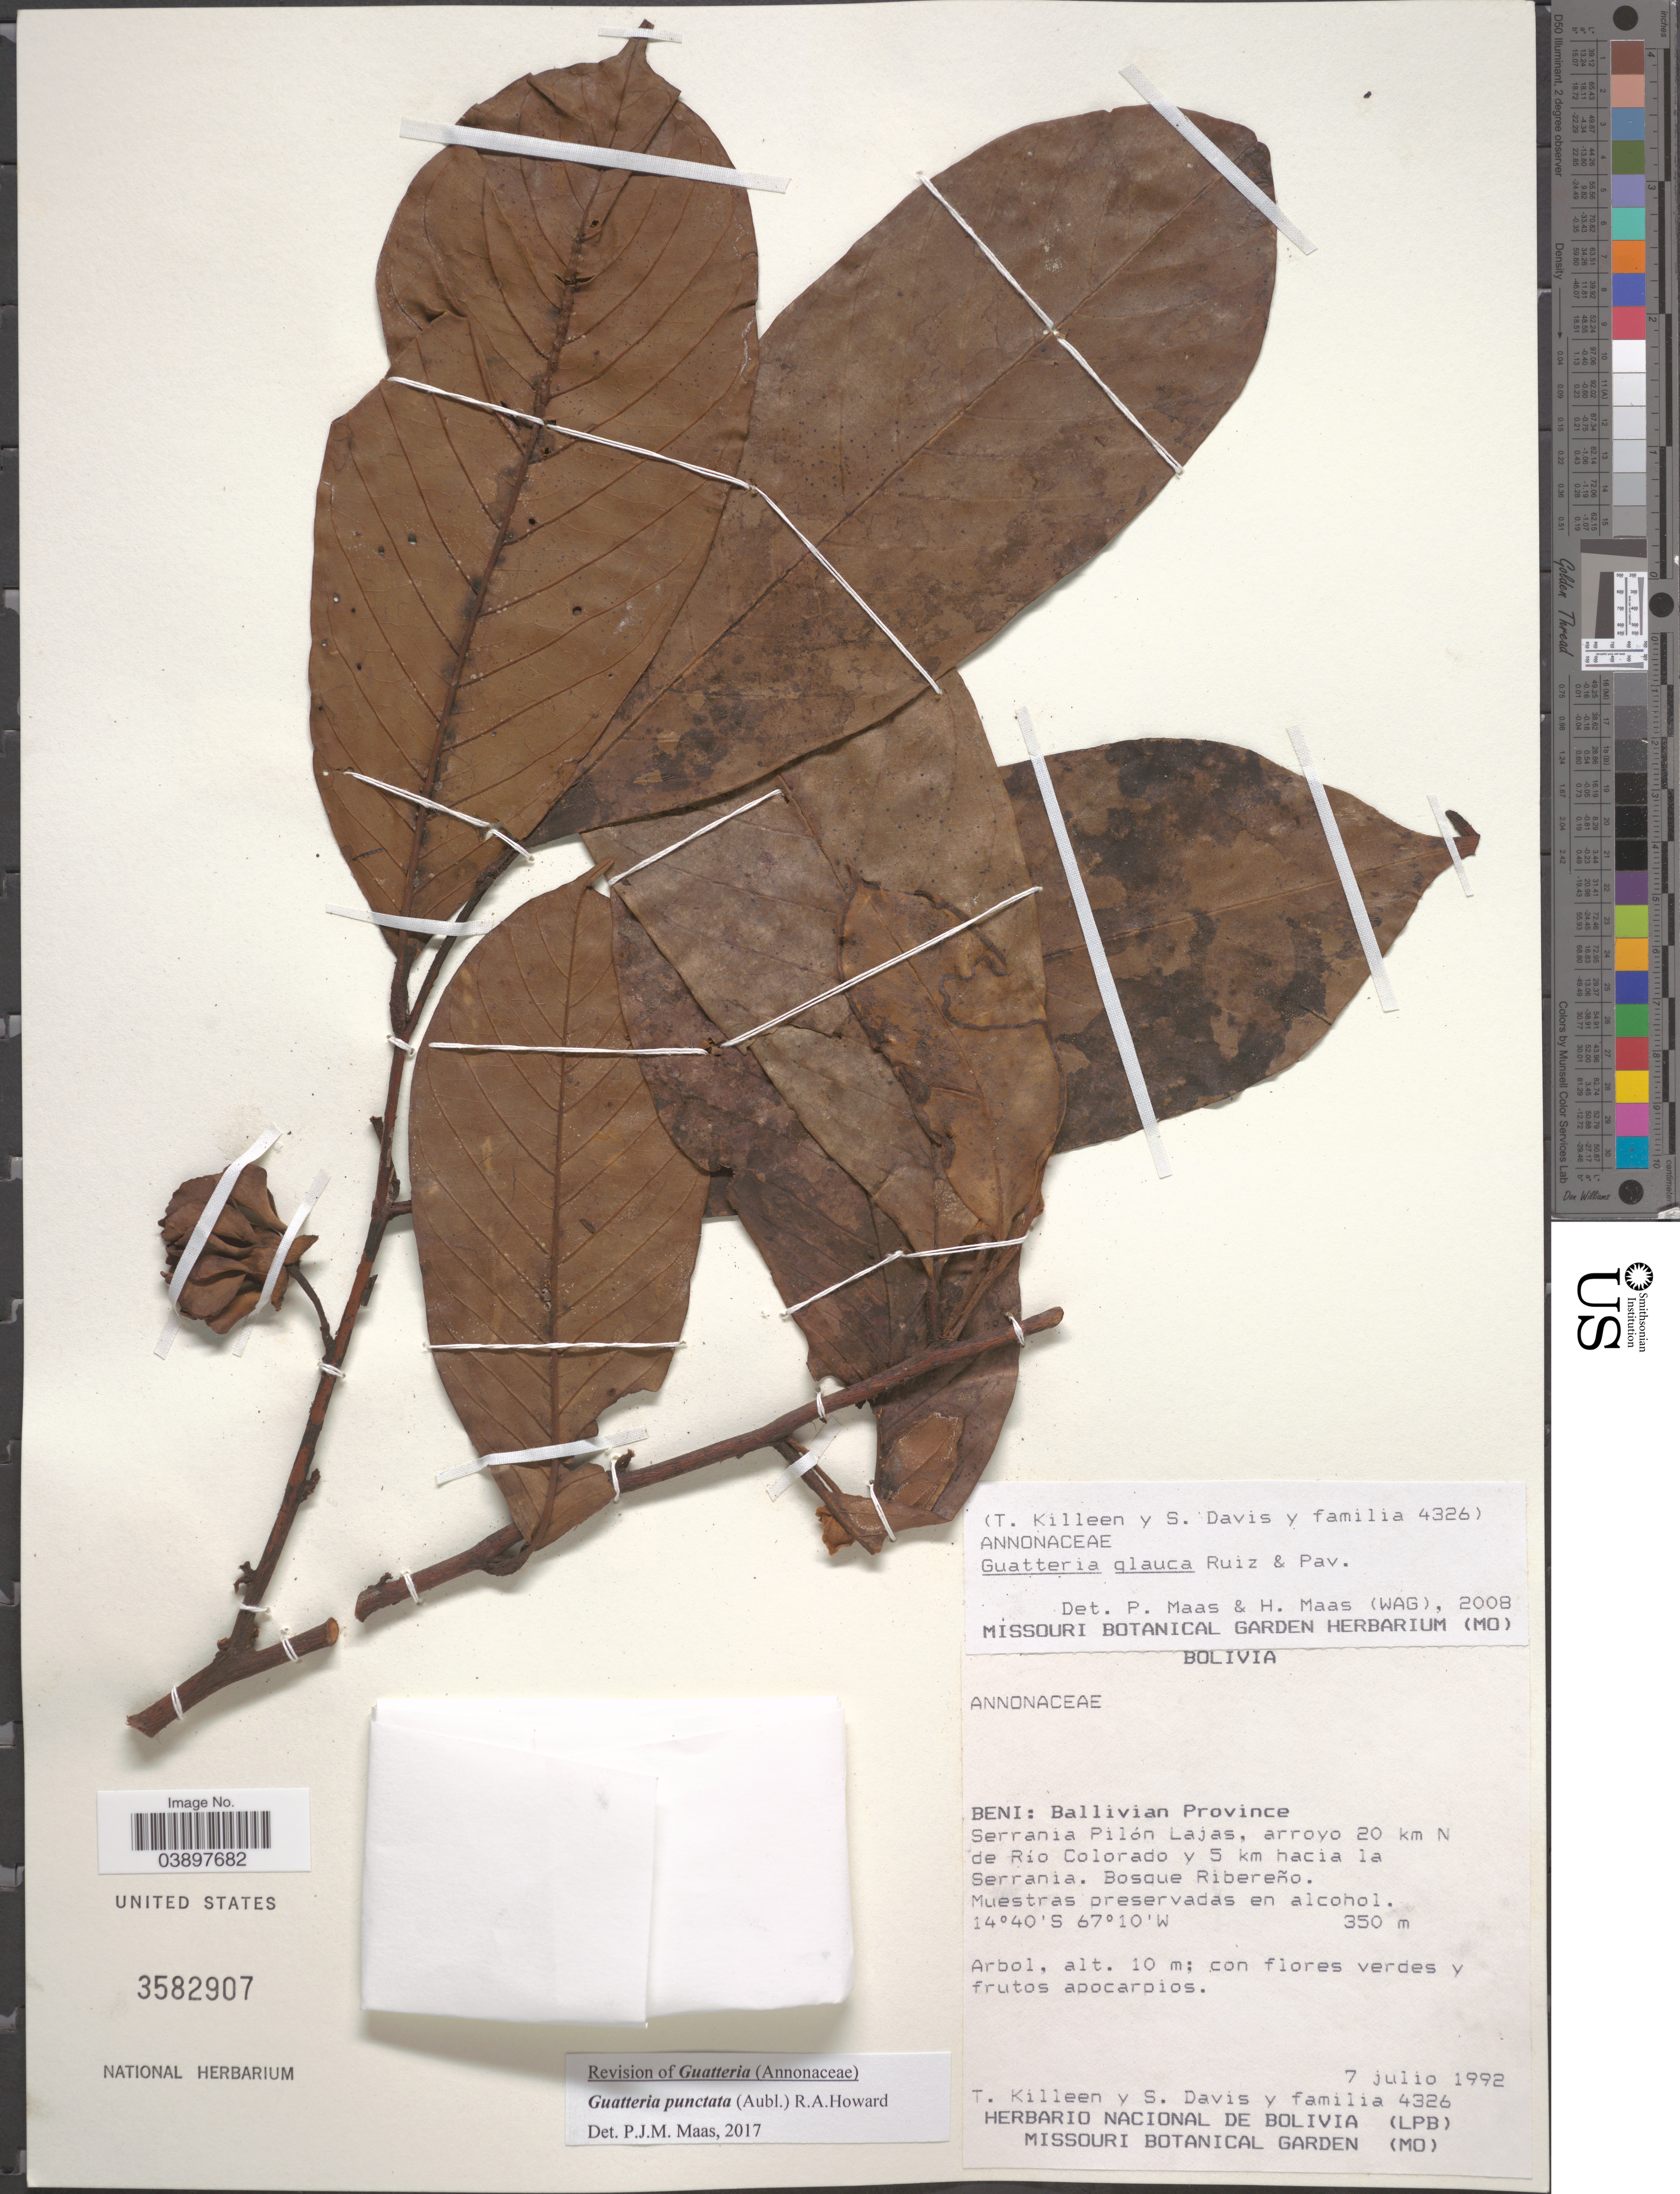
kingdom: Plantae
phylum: Tracheophyta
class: Magnoliopsida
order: Magnoliales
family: Annonaceae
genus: Guatteria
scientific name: Guatteria punctata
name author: (Aubl.) R.A. Howard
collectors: T. J. Killeen, S. Davis & Family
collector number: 4326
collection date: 1992-07-07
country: Bolivia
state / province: Beni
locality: Ballivan Province. Serrania Pilón Lajas, arroyo 20 km N de río Colorado y 5 km hacia la Serrania.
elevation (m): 350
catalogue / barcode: US 3582907